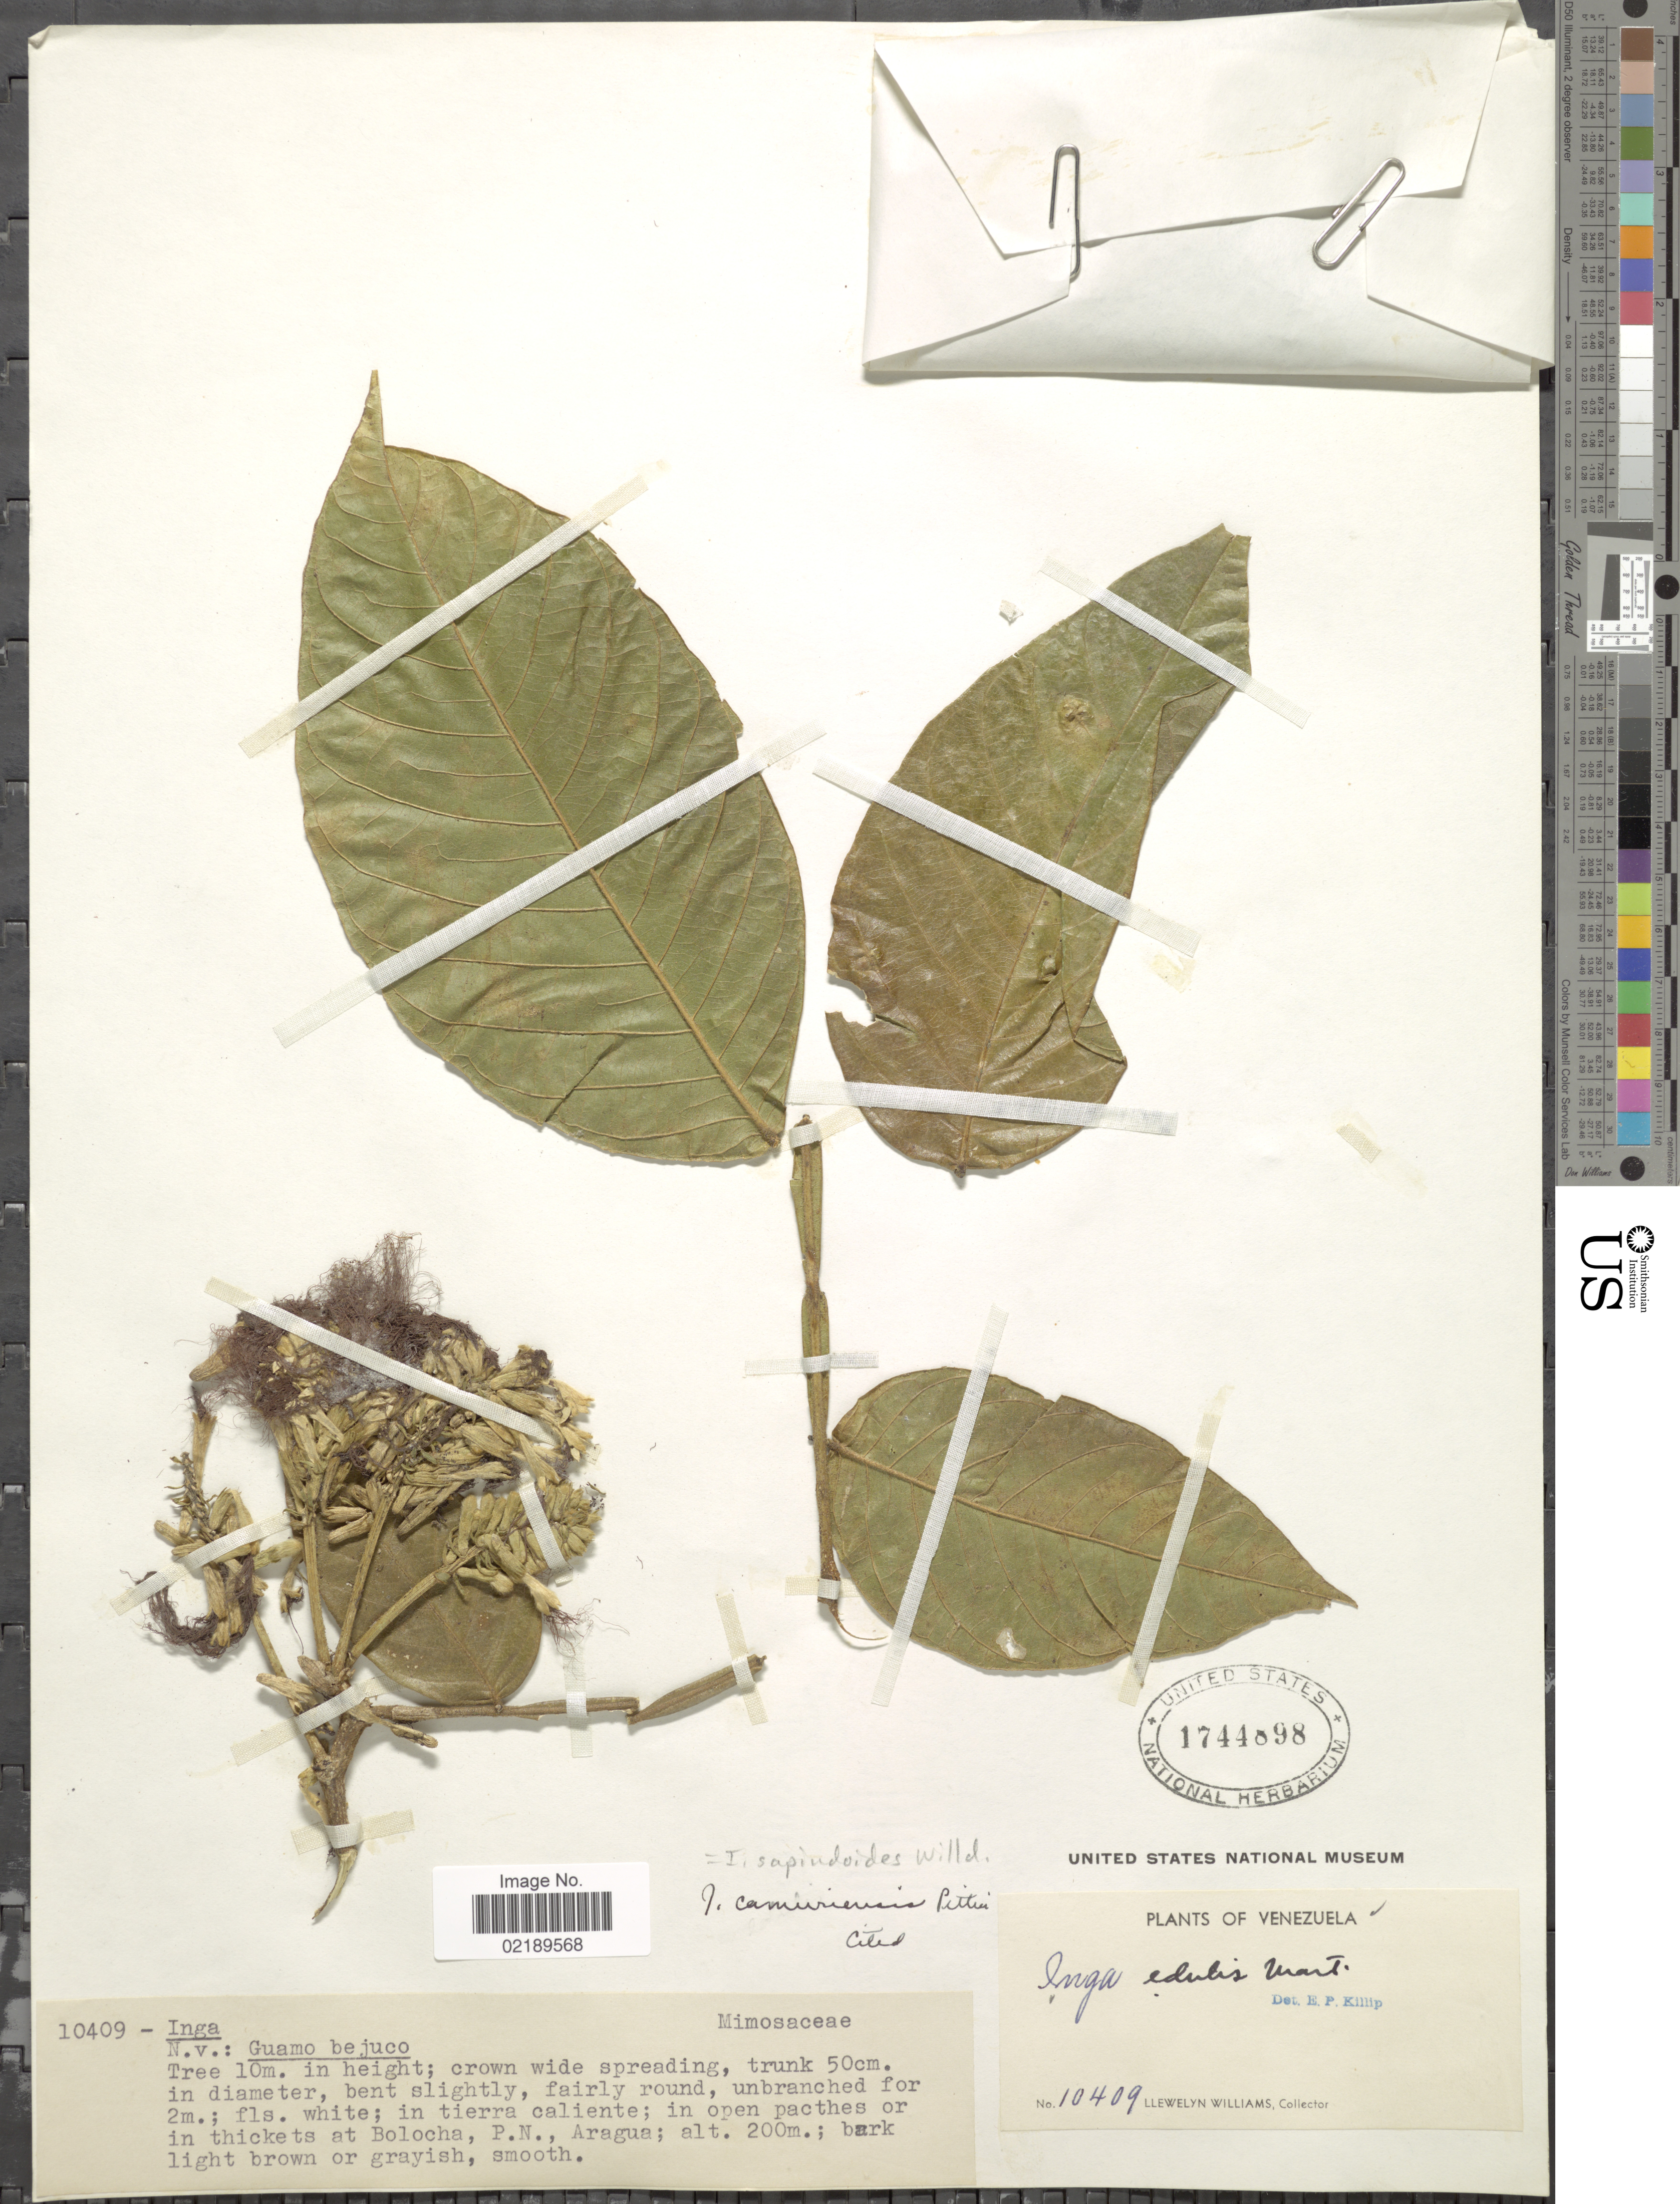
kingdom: Plantae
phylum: Tracheophyta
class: Magnoliopsida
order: Fabales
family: Fabaceae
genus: Inga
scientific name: Inga sapindoides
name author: Willd.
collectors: Ll. Williams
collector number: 10409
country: Venezuela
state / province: Aragua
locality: In open patches or in thickets at Bolocha, P.N.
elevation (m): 200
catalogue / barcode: US 1744898